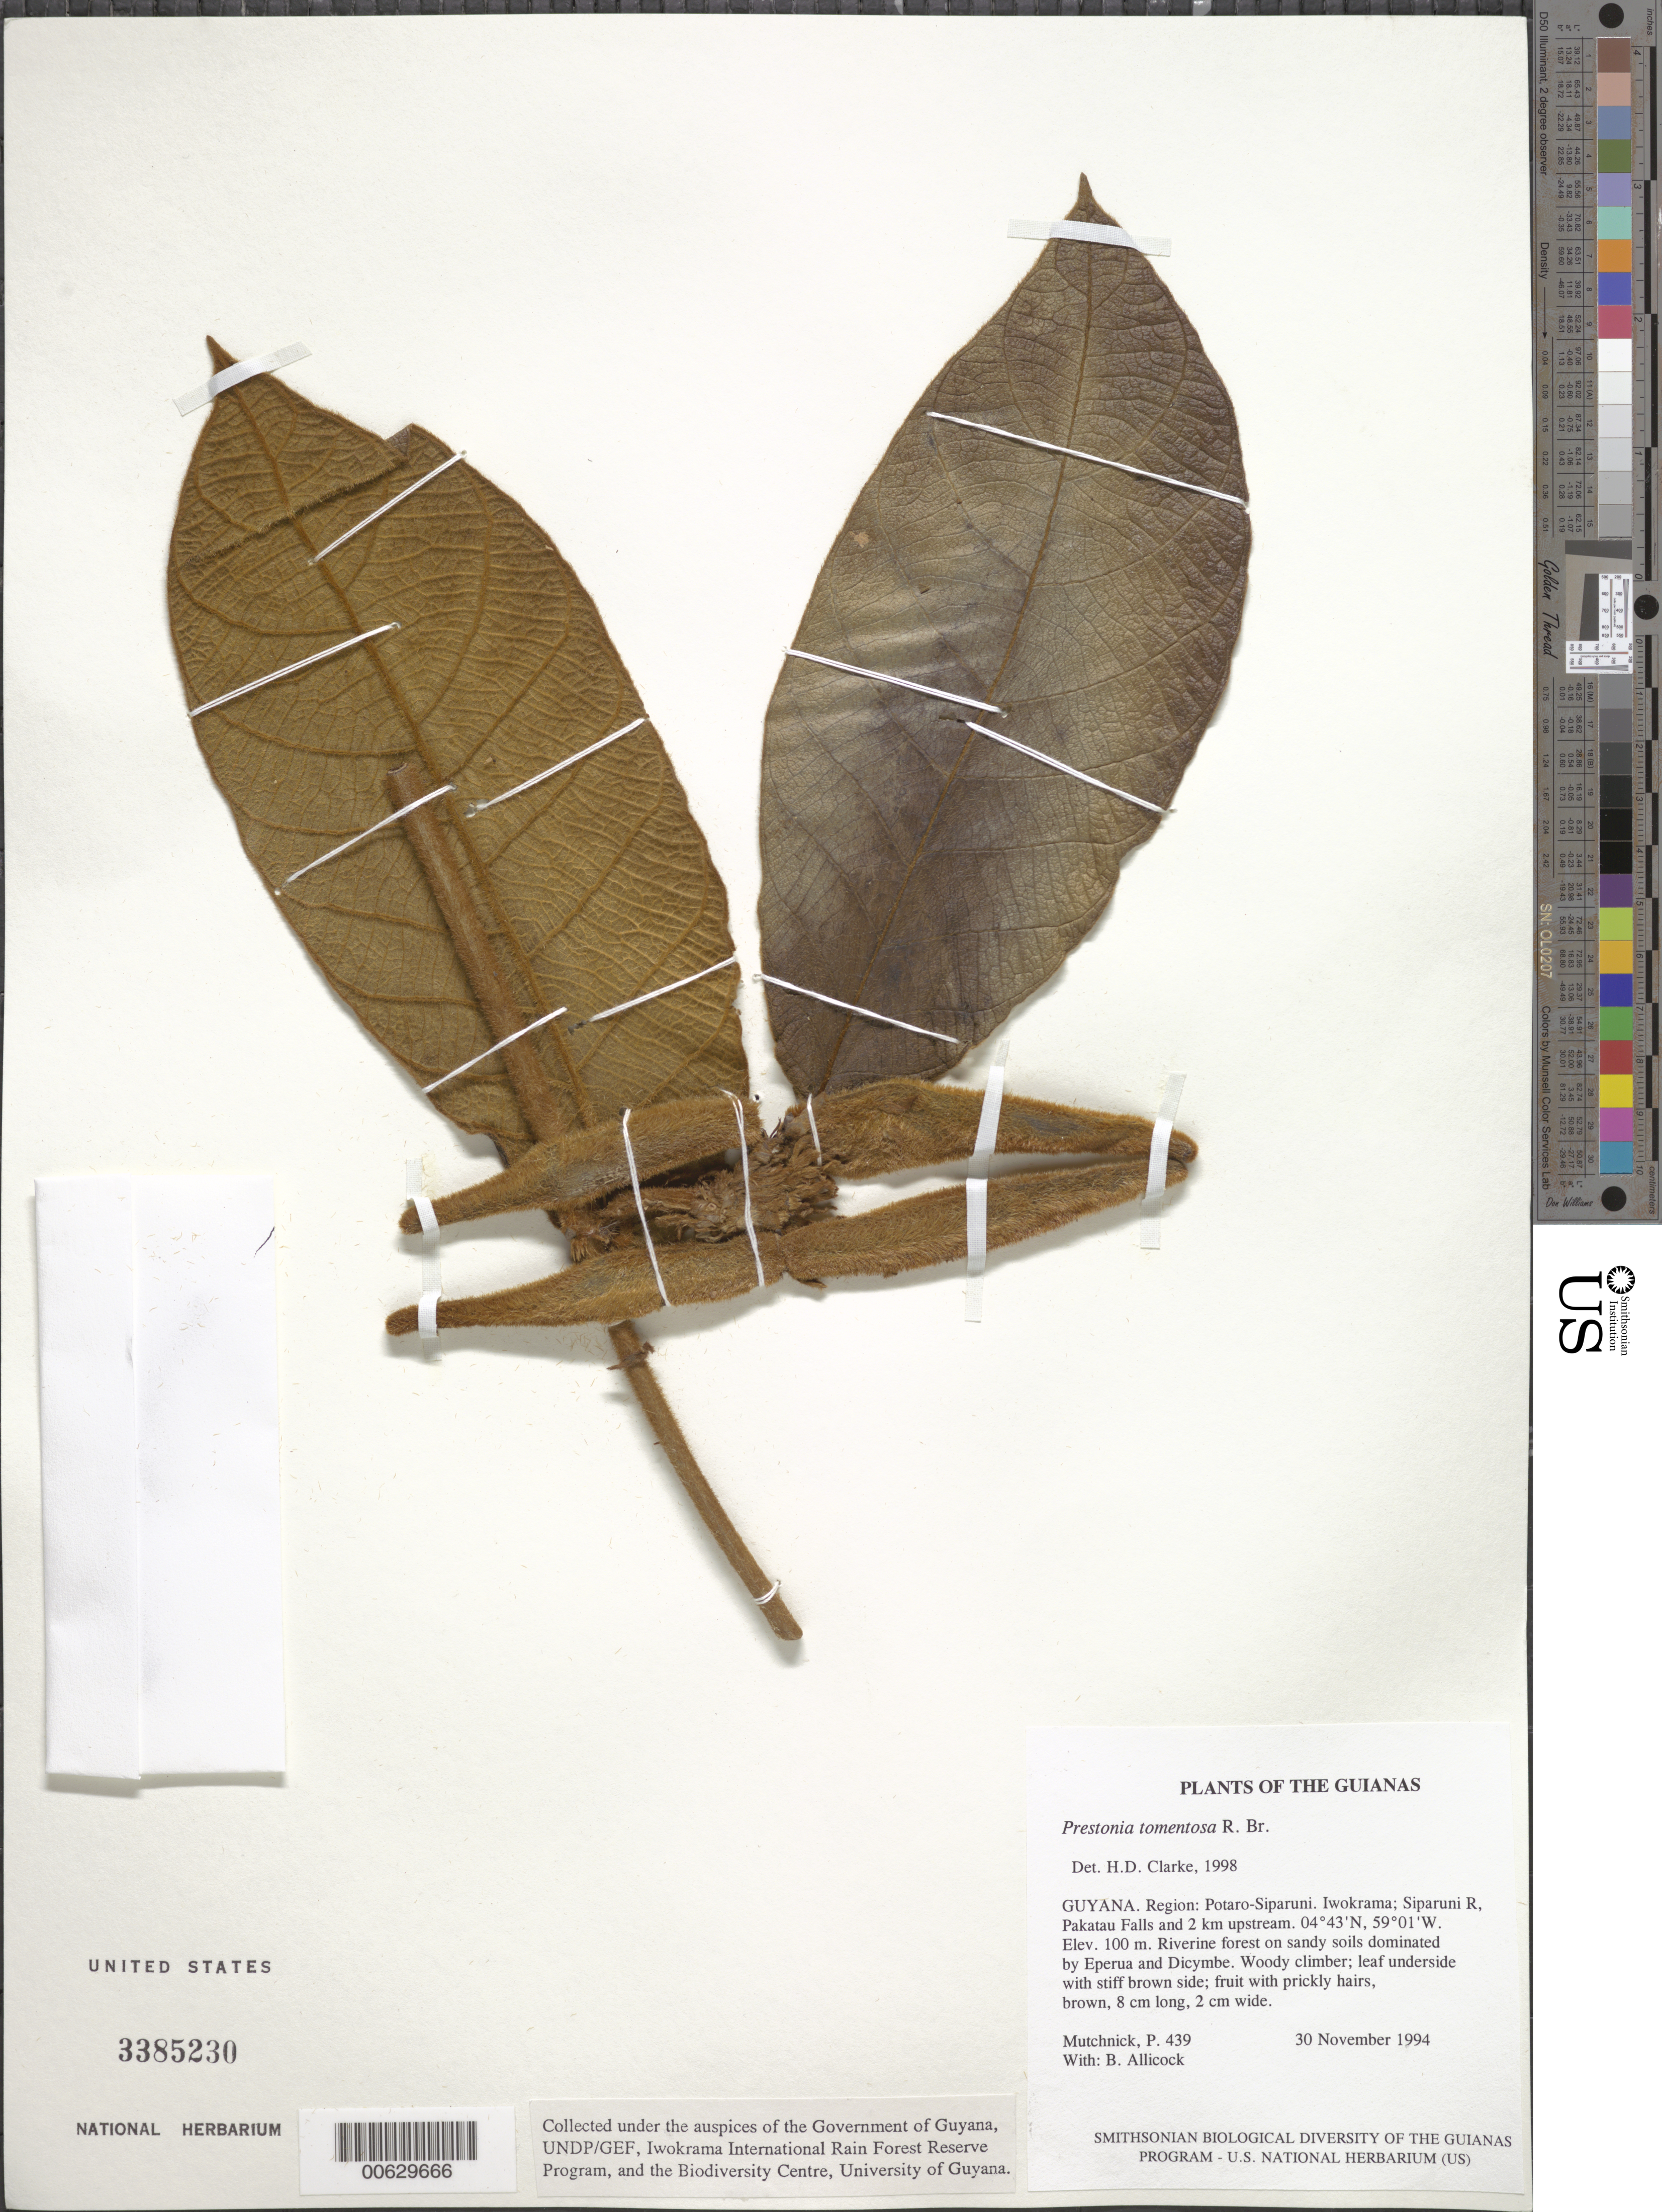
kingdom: Plantae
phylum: Tracheophyta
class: Magnoliopsida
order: Gentianales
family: Apocynaceae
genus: Prestonia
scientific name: Prestonia tomentosa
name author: R. Br.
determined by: Clarke, H. D., University of North Carolina (Asheville)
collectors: P. Mutchnick & B. Allicock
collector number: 439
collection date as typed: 30 November 1994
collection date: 1994-11-30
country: Guyana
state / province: Potaro-Siparuni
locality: Iwokrama; Siparuni R, Pakatau Falls and 2 km upstream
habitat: Riverine forest on sandy soils dominated by Eperua and Dicymbe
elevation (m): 100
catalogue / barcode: US 3385230